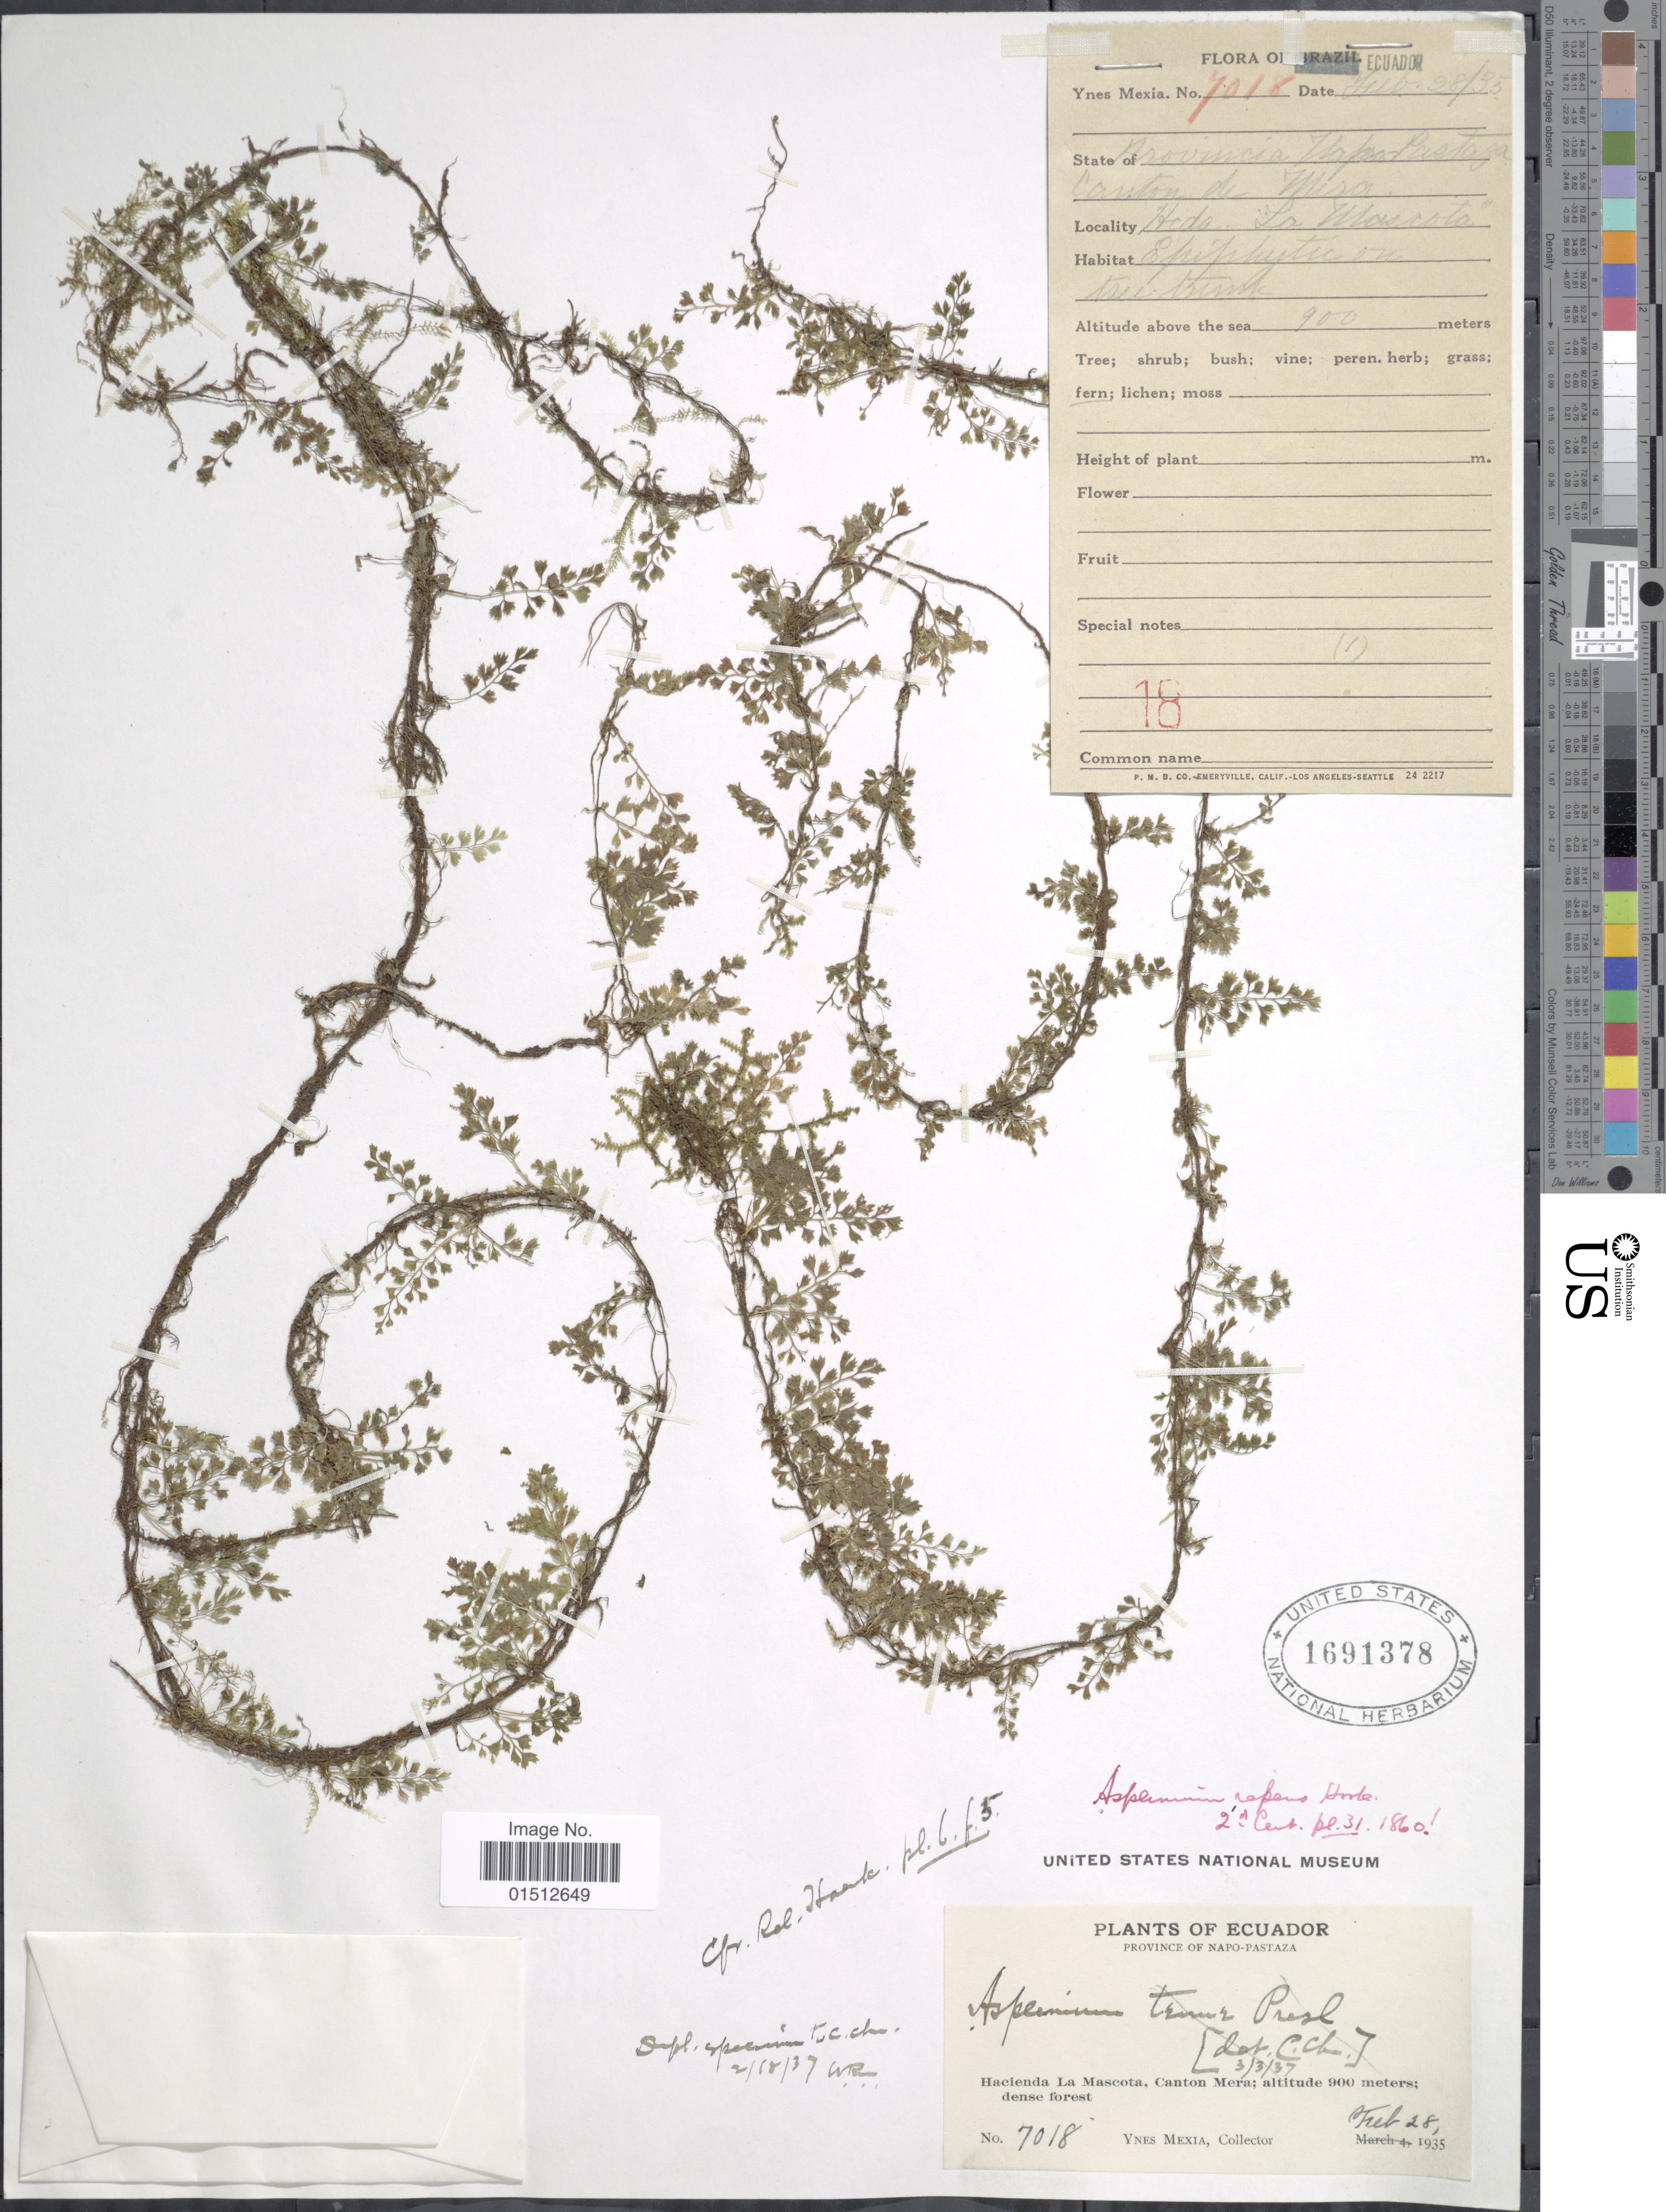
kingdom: Plantae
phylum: Tracheophyta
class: Polypodiopsida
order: Polypodiales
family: Aspleniaceae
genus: Asplenium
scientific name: Asplenium repens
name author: Hook.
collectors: Y. Mexia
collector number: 7018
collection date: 1935-02-28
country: Ecuador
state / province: Napo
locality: Province of Napo-Pastaza, Hacienda La Mascota, Canton Mera.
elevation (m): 900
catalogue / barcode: US 1691378